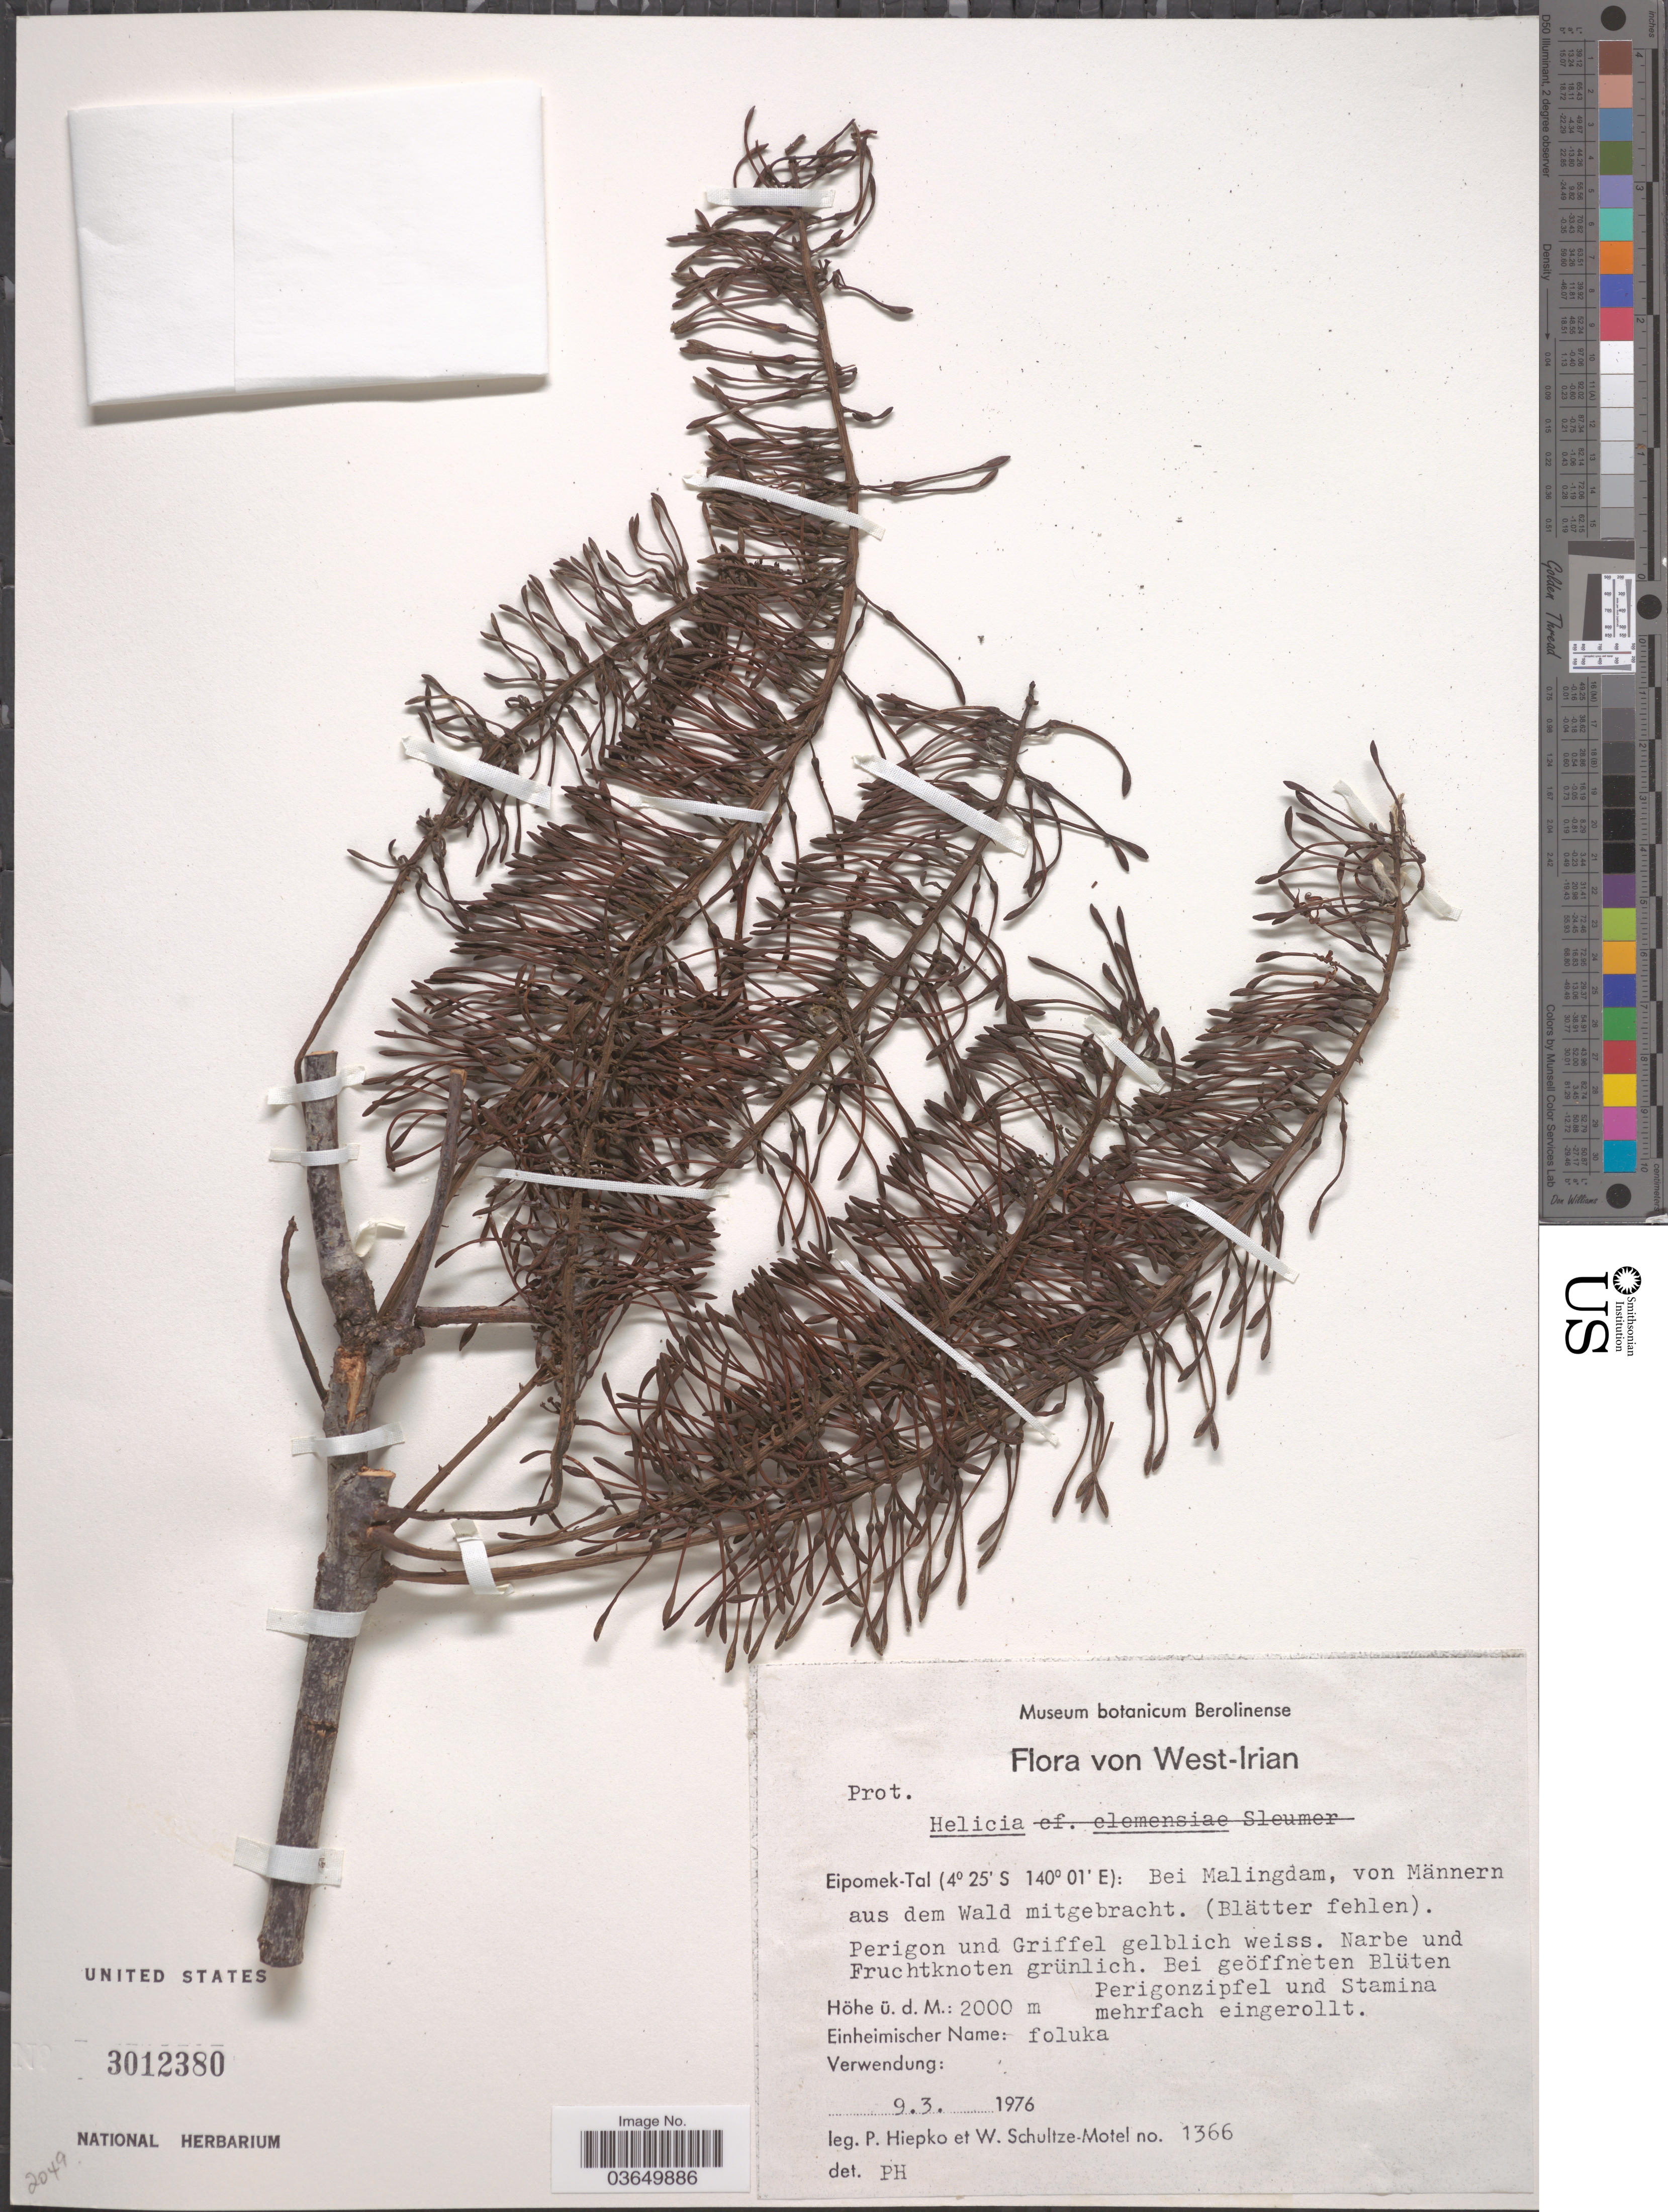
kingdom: Plantae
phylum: Tracheophyta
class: Magnoliopsida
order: Proteales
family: Proteaceae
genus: Helicia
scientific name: Helicia sp.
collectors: P. H. Hiepko & W. Schultze-Motel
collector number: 1366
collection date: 1976-03-09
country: Indonesia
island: New Guinea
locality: West-Irian. Eipomek-Tal. Bei Malingdam, von Männern aus dem Wald mitgebracht.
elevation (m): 2000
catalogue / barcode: US 3012380